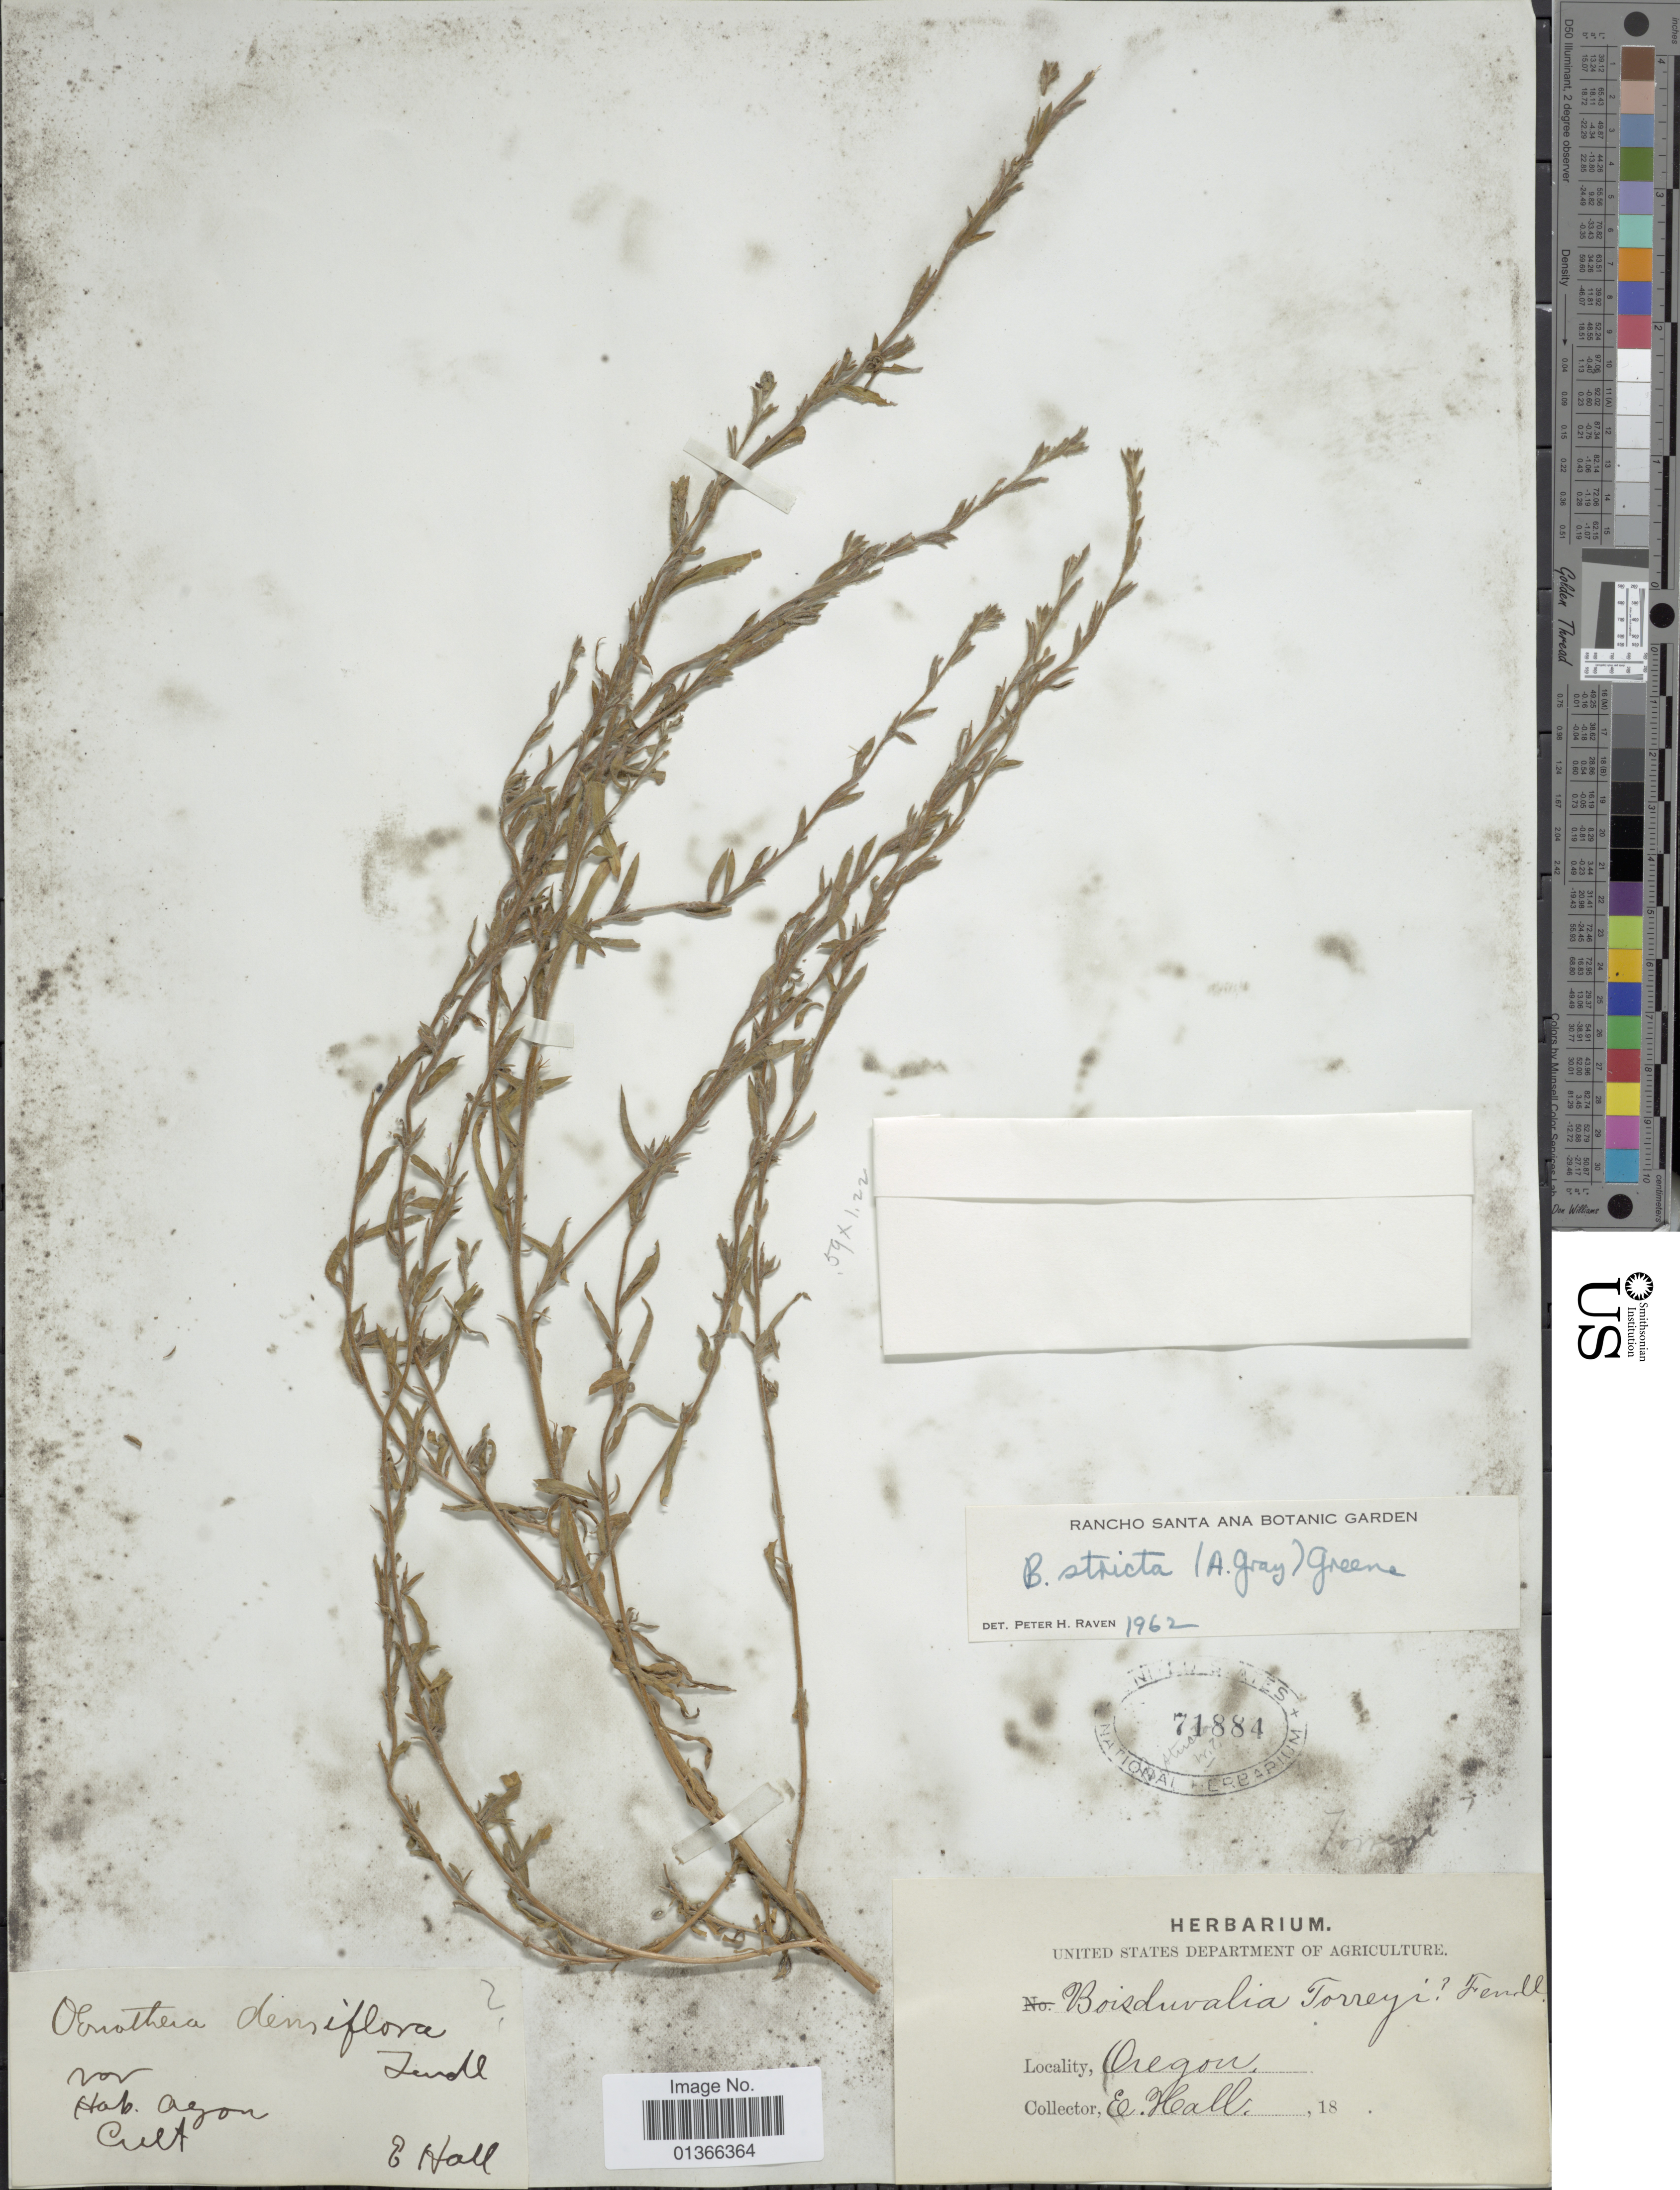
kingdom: Plantae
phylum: Tracheophyta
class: Magnoliopsida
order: Myrtales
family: Onagraceae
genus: Epilobium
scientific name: Epilobium torreyi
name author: (S. Watson) Hoch & P.H. Raven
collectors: E. Hall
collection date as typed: Transcribed d/m/y: //18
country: United States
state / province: Oregon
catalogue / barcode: US 71884